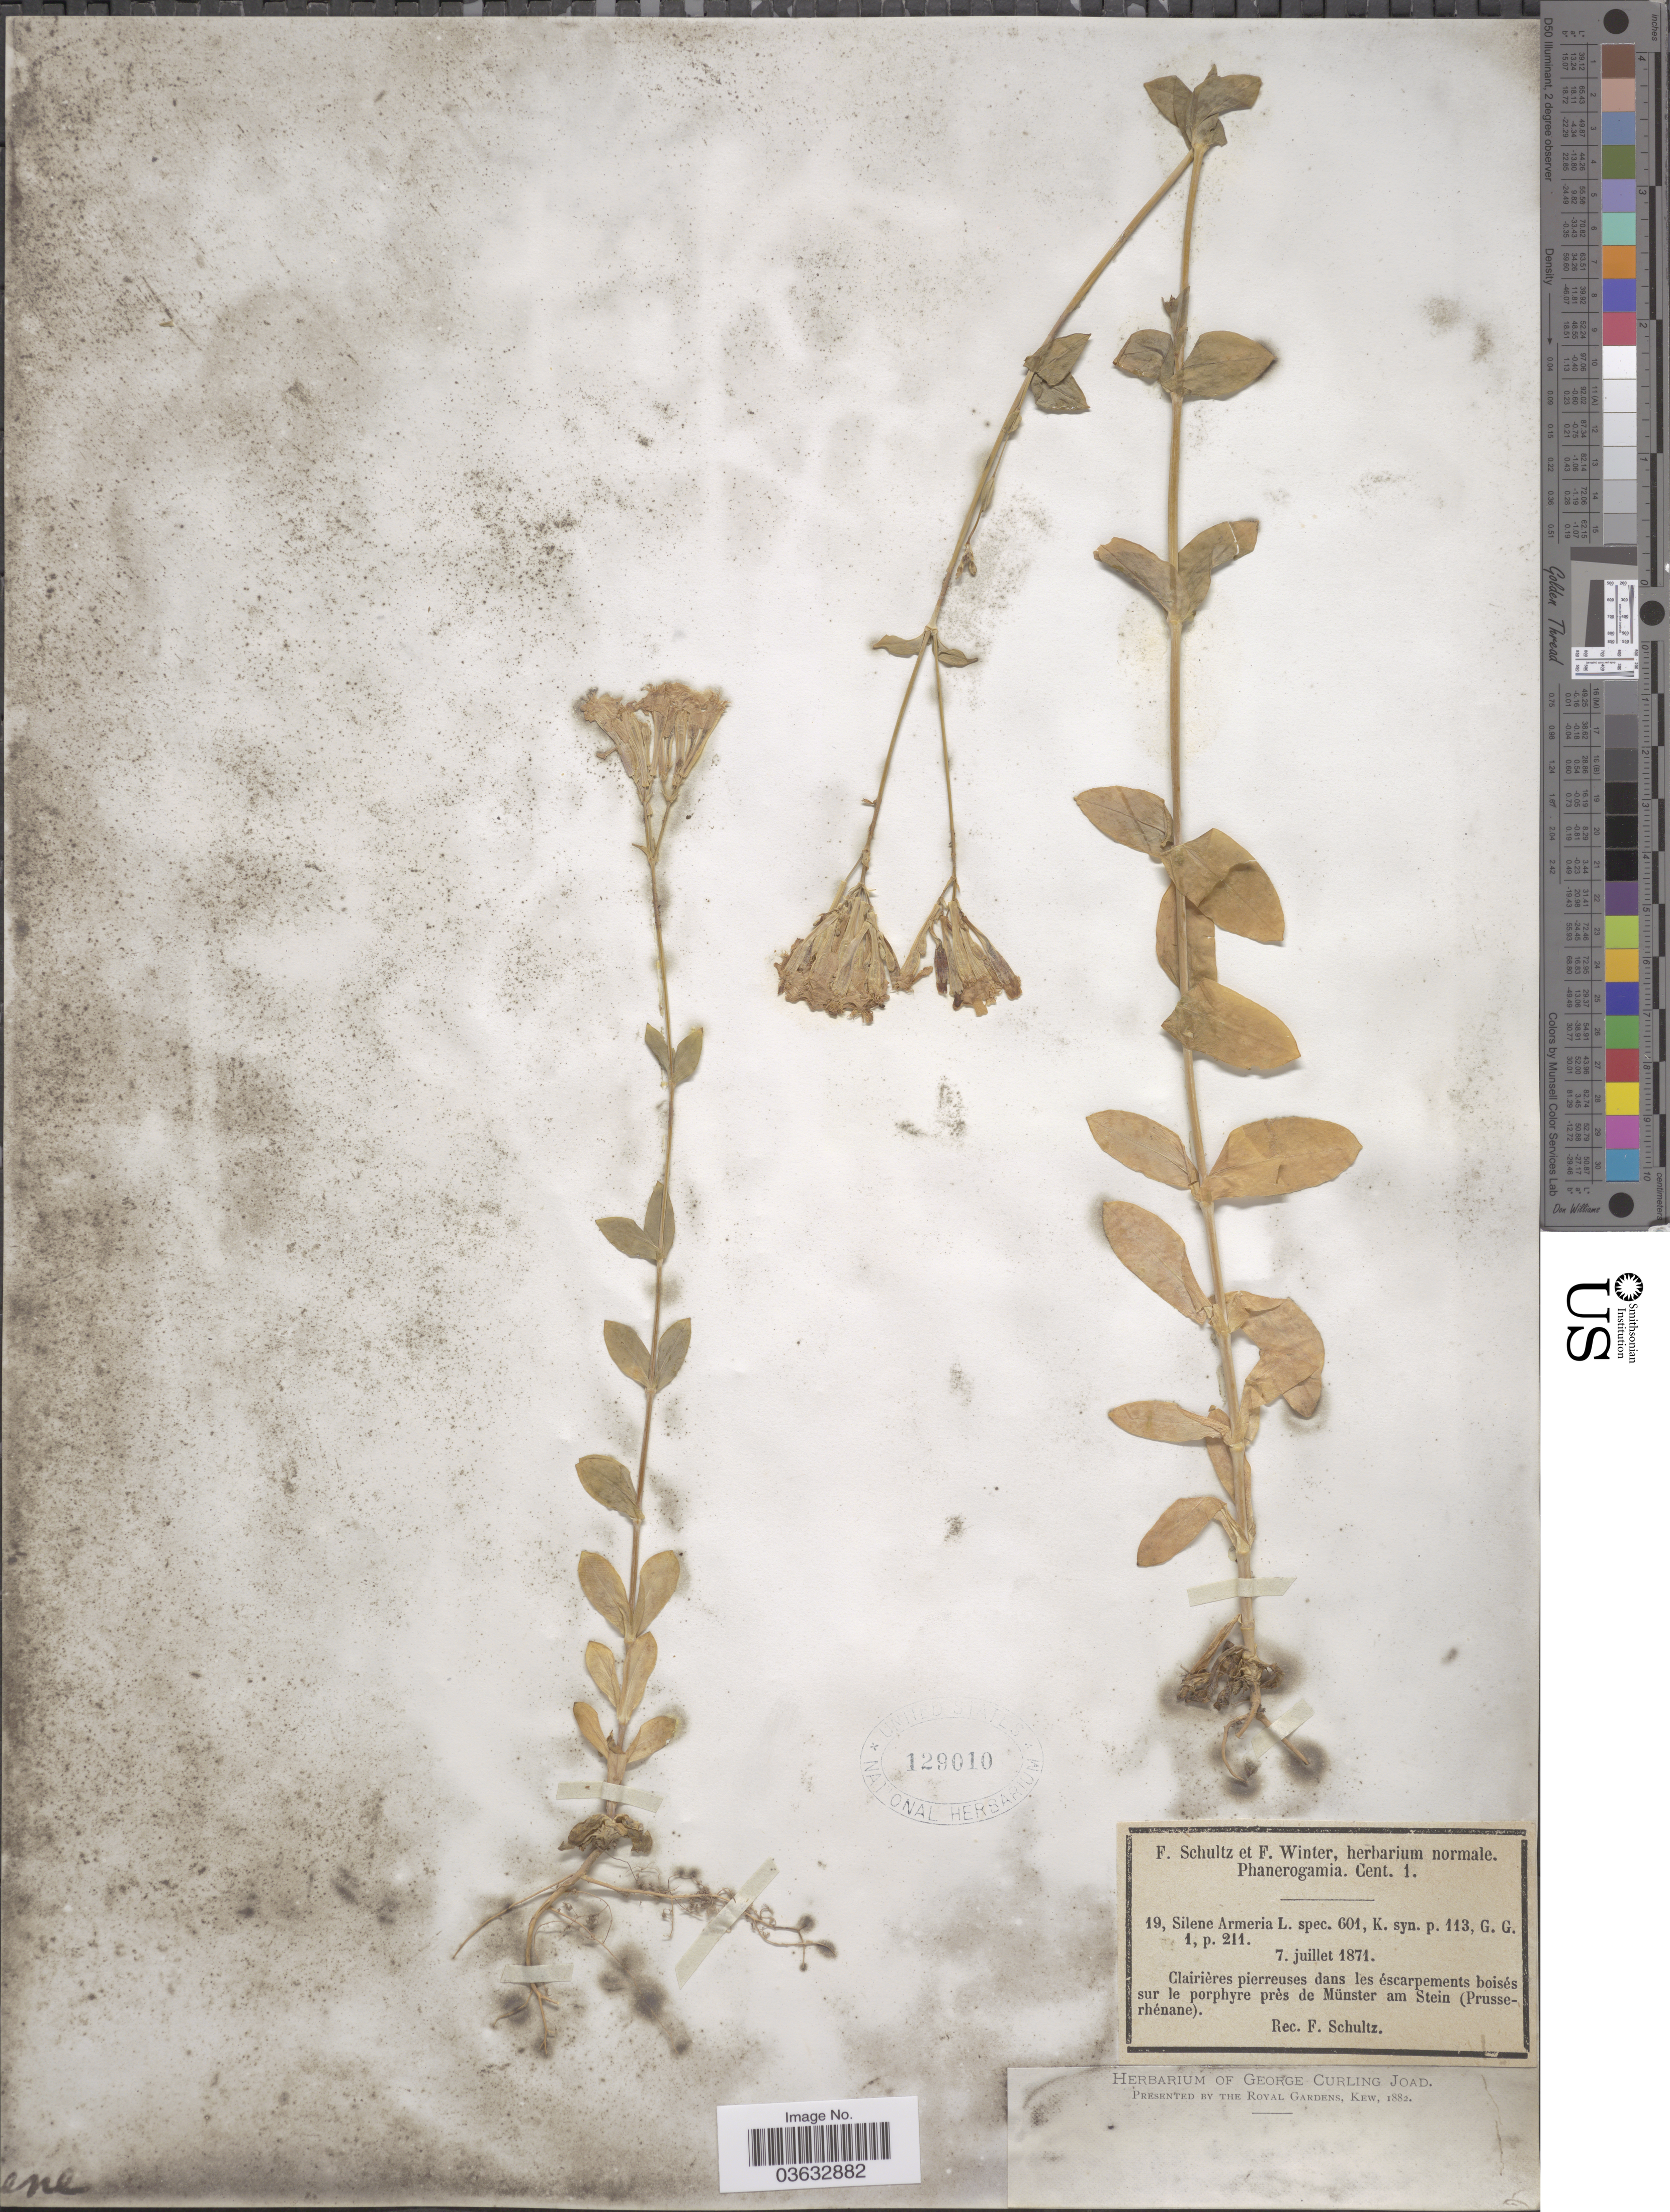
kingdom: Plantae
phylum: Tracheophyta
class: Magnoliopsida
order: Caryophyllales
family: Caryophyllaceae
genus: Atocion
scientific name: Atocion armeria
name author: (L.) Raf.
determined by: U.S. National Herbarium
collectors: F. Schultz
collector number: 19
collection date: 1871-07-07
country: Germany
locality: Clairières pierreuses dans les éscarpements boisés sur le porphyre près de Münster am Stein (Prusse-rhénane).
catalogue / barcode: US 129010